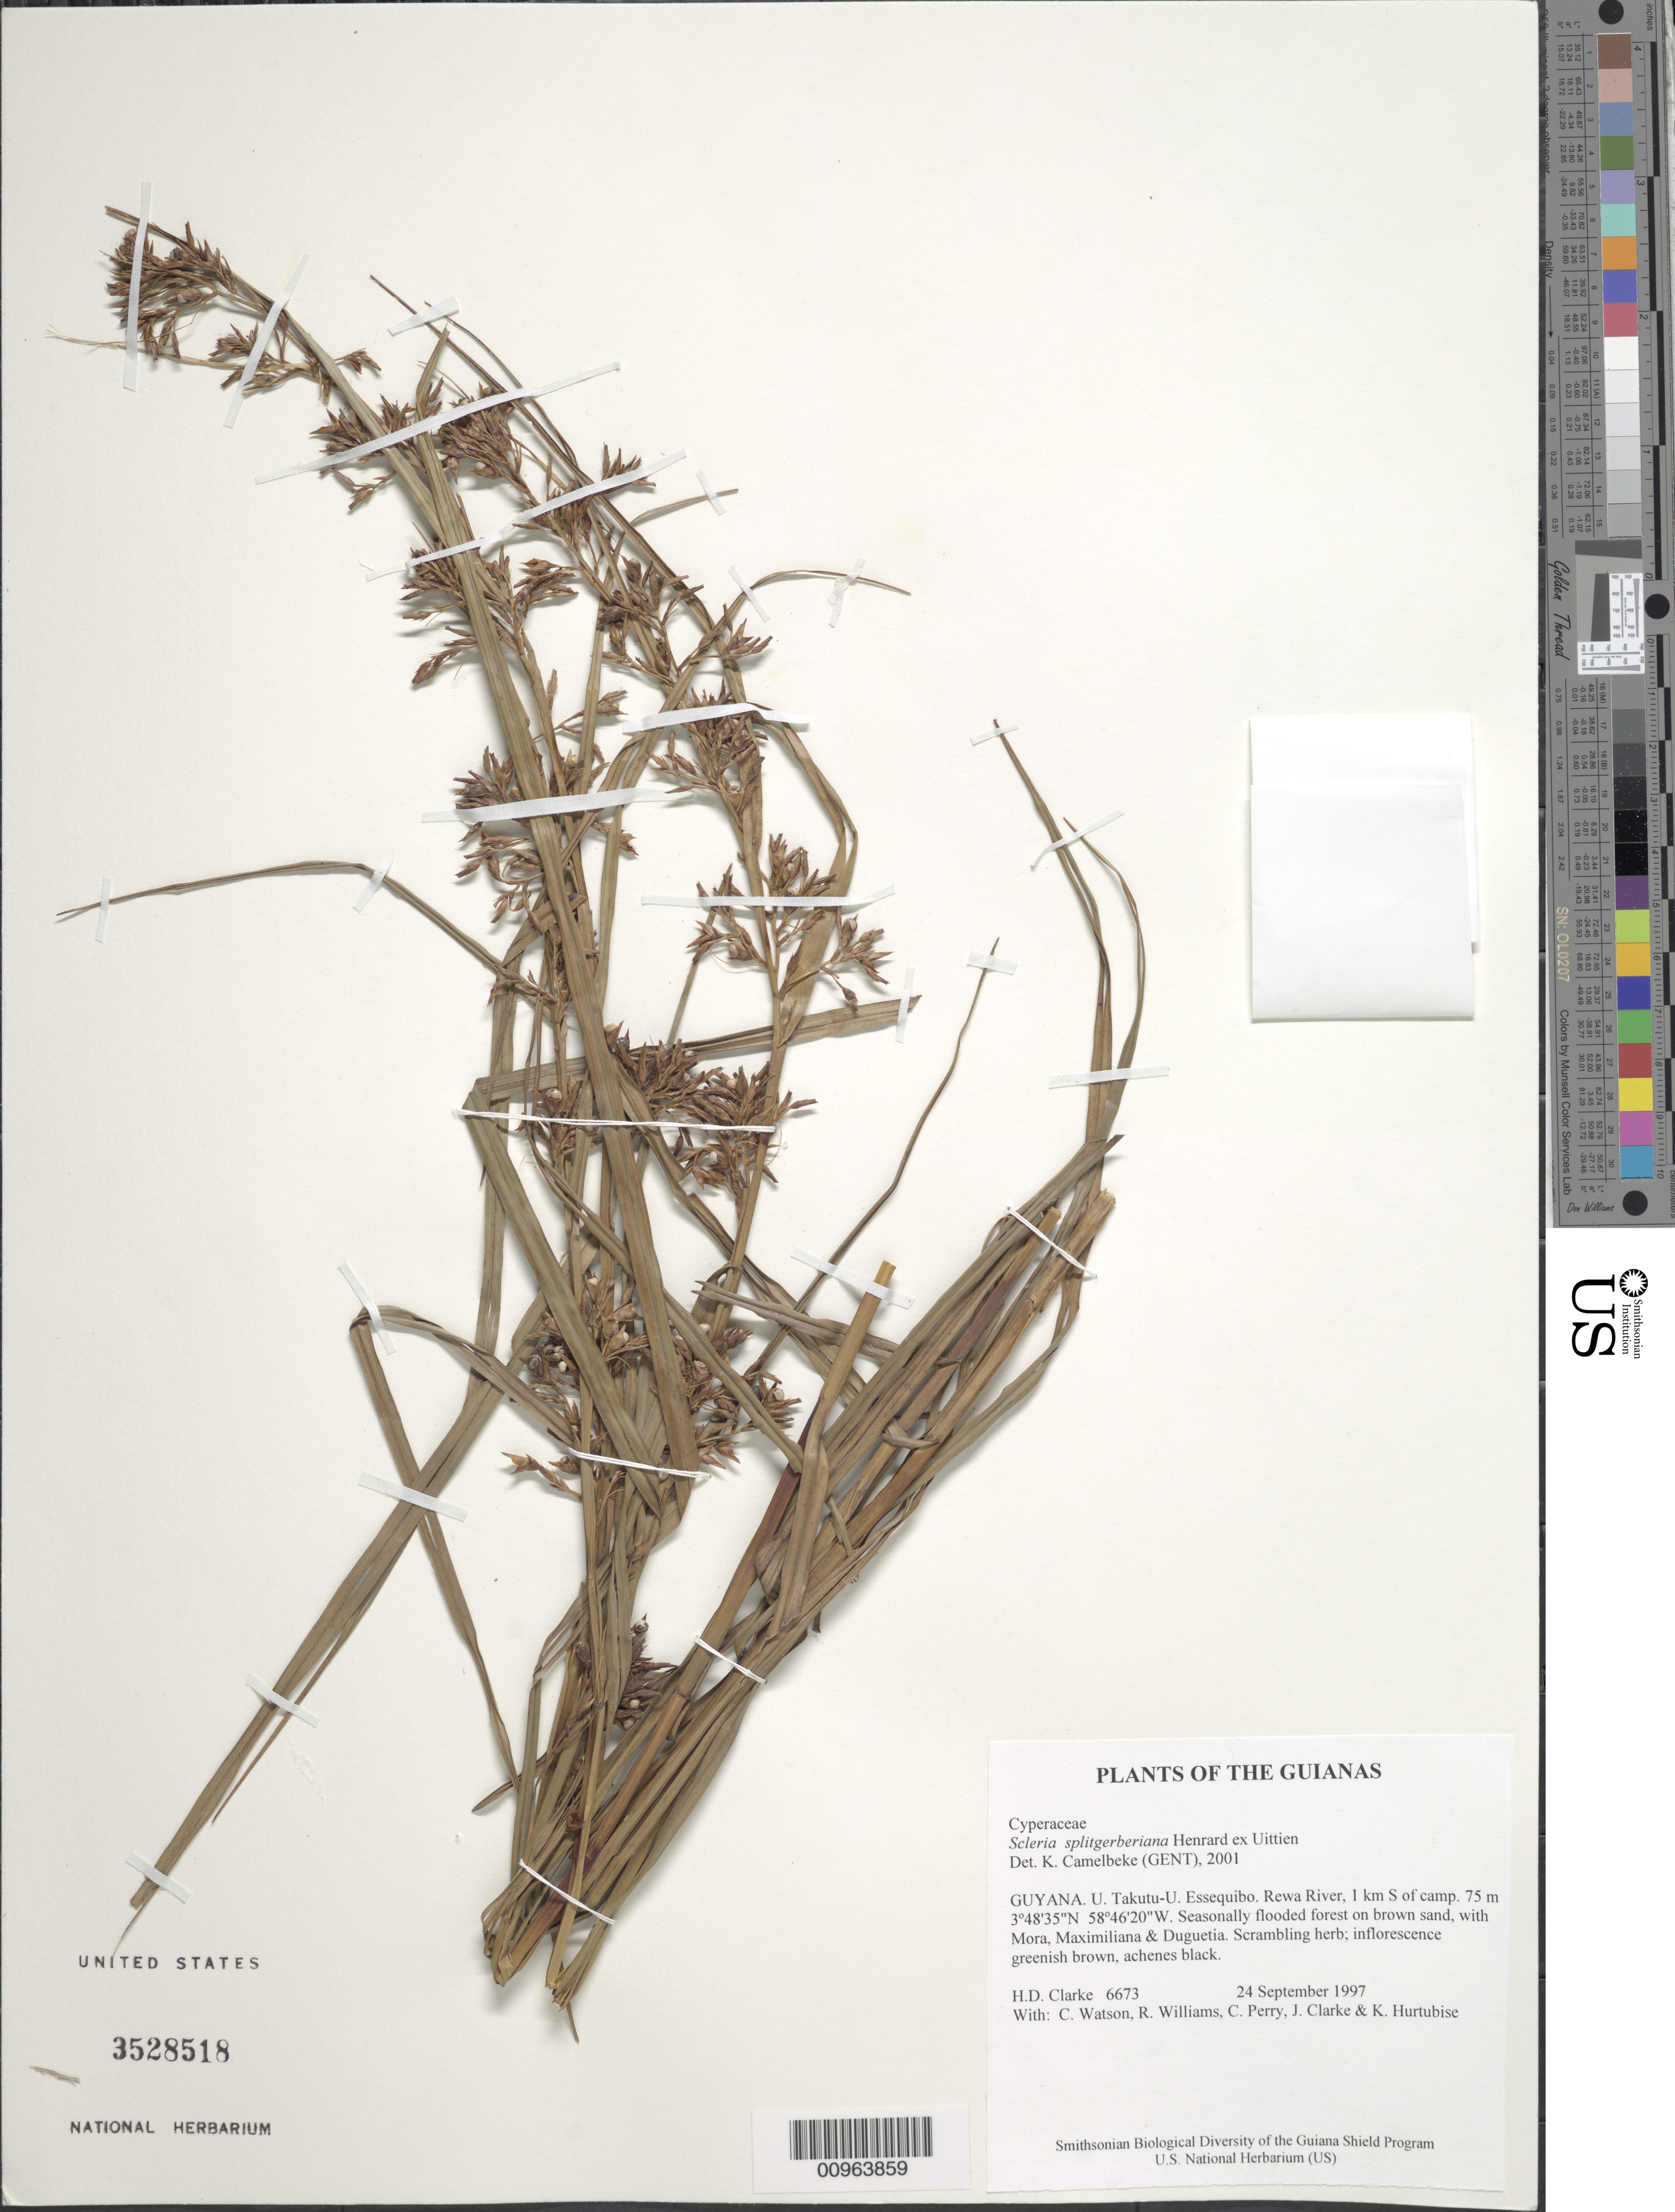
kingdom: Plantae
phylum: Tracheophyta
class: Liliopsida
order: Poales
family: Cyperaceae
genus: Scleria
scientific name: Scleria splitgerberiana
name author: Henr. ex Uittien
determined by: Camelbeke, K.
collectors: H. D. Clarke, C. Watson, R. Williams, C. Perry, J. Clarke & K. Hurtubise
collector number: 6673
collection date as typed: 24 September 1997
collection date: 1997-09-24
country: Guyana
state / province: U. Takutu-U. Essequibo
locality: Rewa River, 1 km S of camp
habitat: Seasonally flooded forest on brown sand, with Mora, Maximiliana & Duguetia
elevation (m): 75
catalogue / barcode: US 3528518